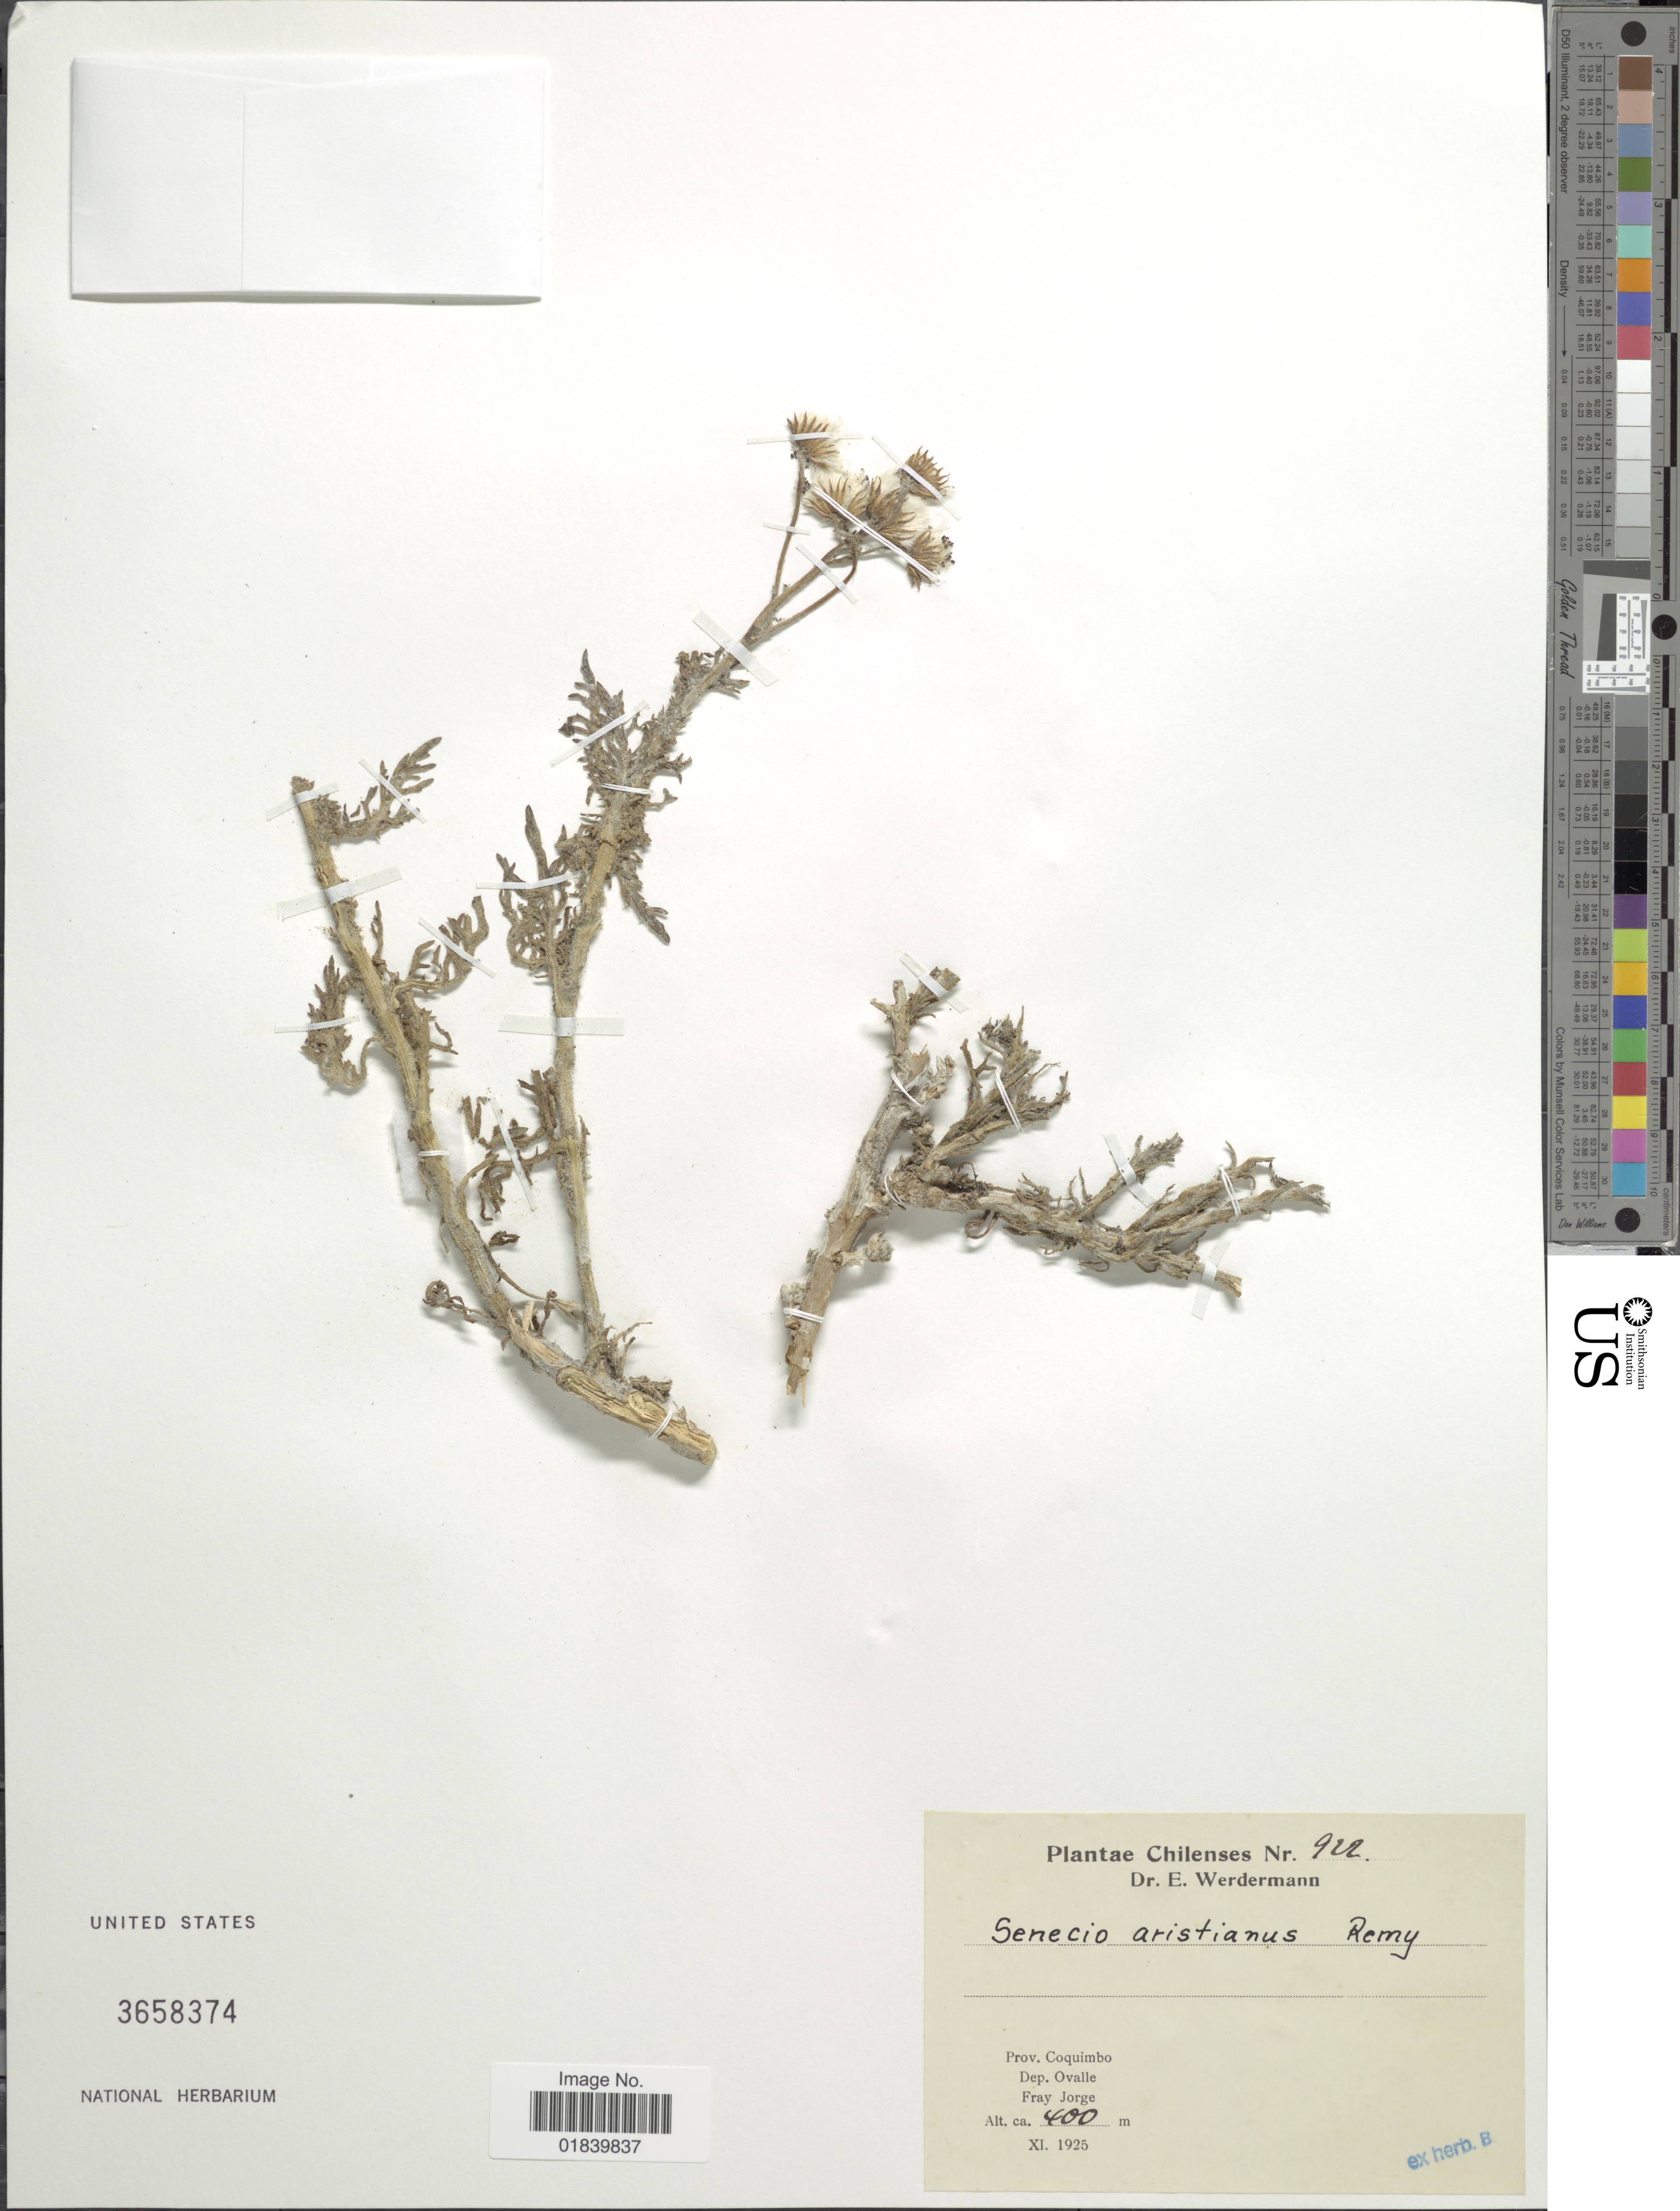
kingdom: Plantae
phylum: Tracheophyta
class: Magnoliopsida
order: Asterales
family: Asteraceae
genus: Senecio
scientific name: Senecio aristianus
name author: J. Rémy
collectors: E. Werdermann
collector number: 922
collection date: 1925-11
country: Chile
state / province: Coquimbo (IV)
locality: Chilenses. Prov. Coquimbo. Dep. Ovalle. Fray Jorge.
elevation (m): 400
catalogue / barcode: US 3658374